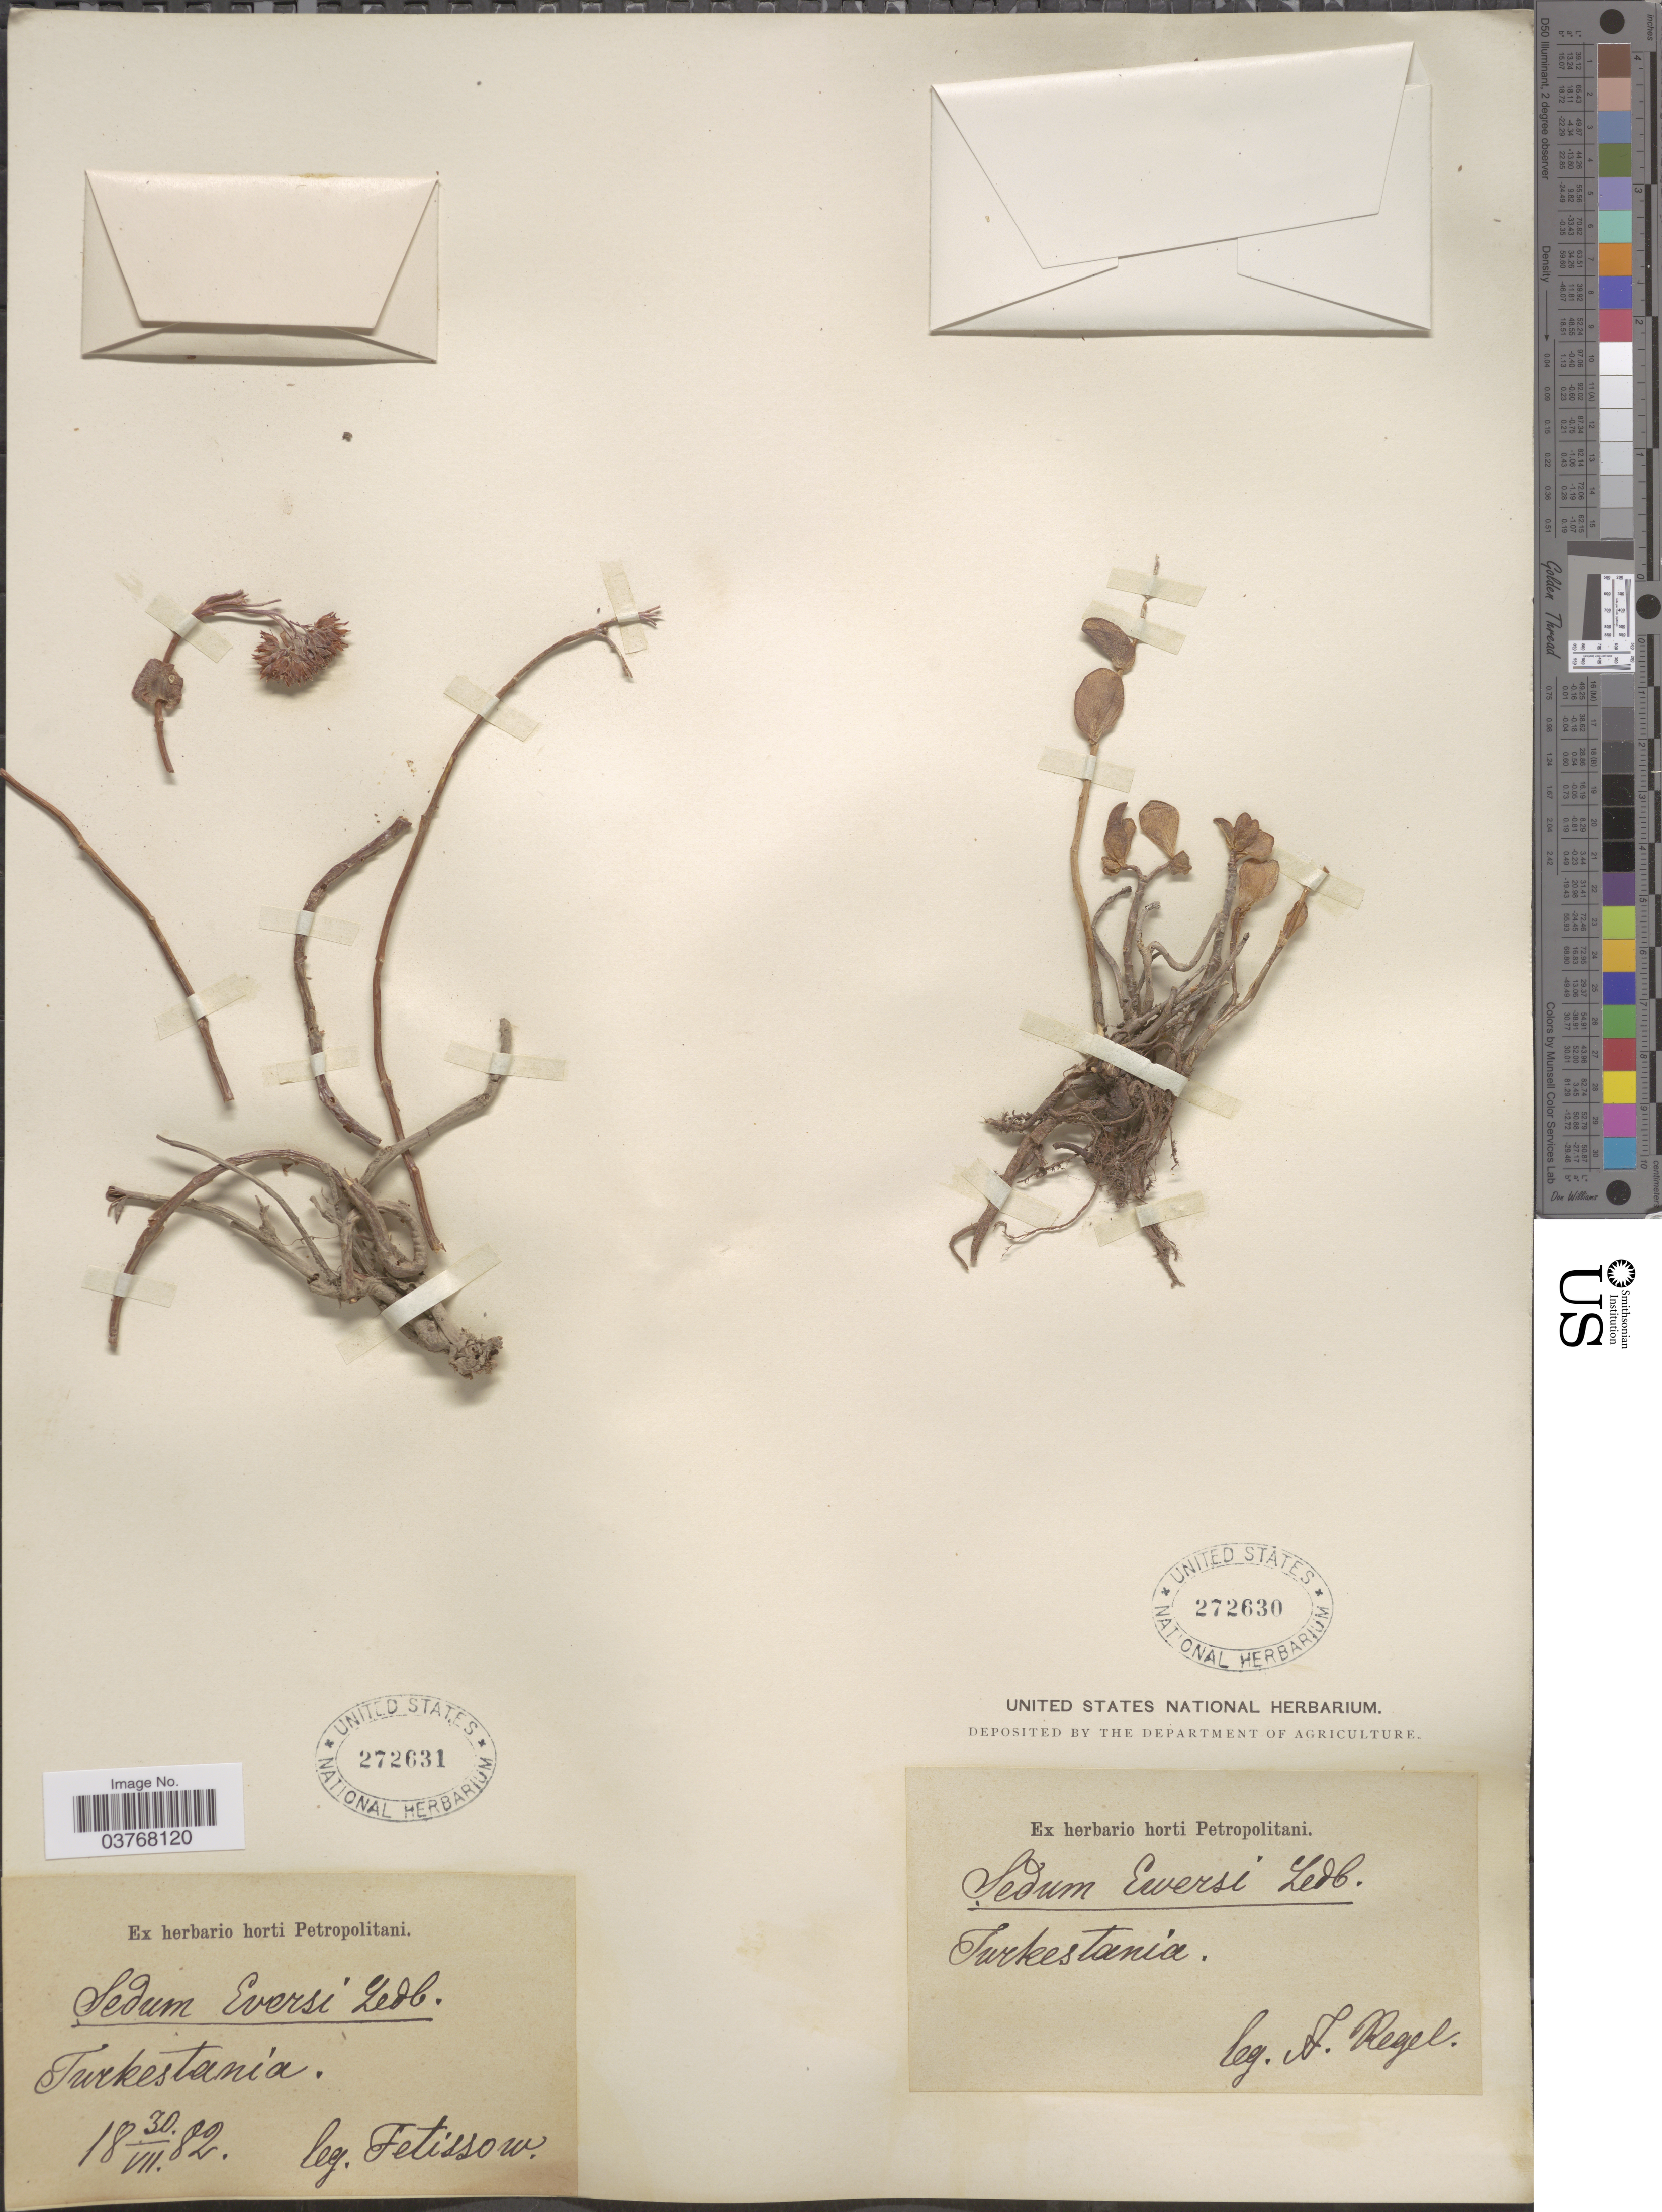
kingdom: Plantae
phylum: Tracheophyta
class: Magnoliopsida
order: Saxifragales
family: Crassulaceae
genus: Hylotelephium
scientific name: Hylotelephium ewersii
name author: (Ledeb.) H. Ohba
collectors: A. Regel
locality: Turkestania.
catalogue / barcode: US 272630